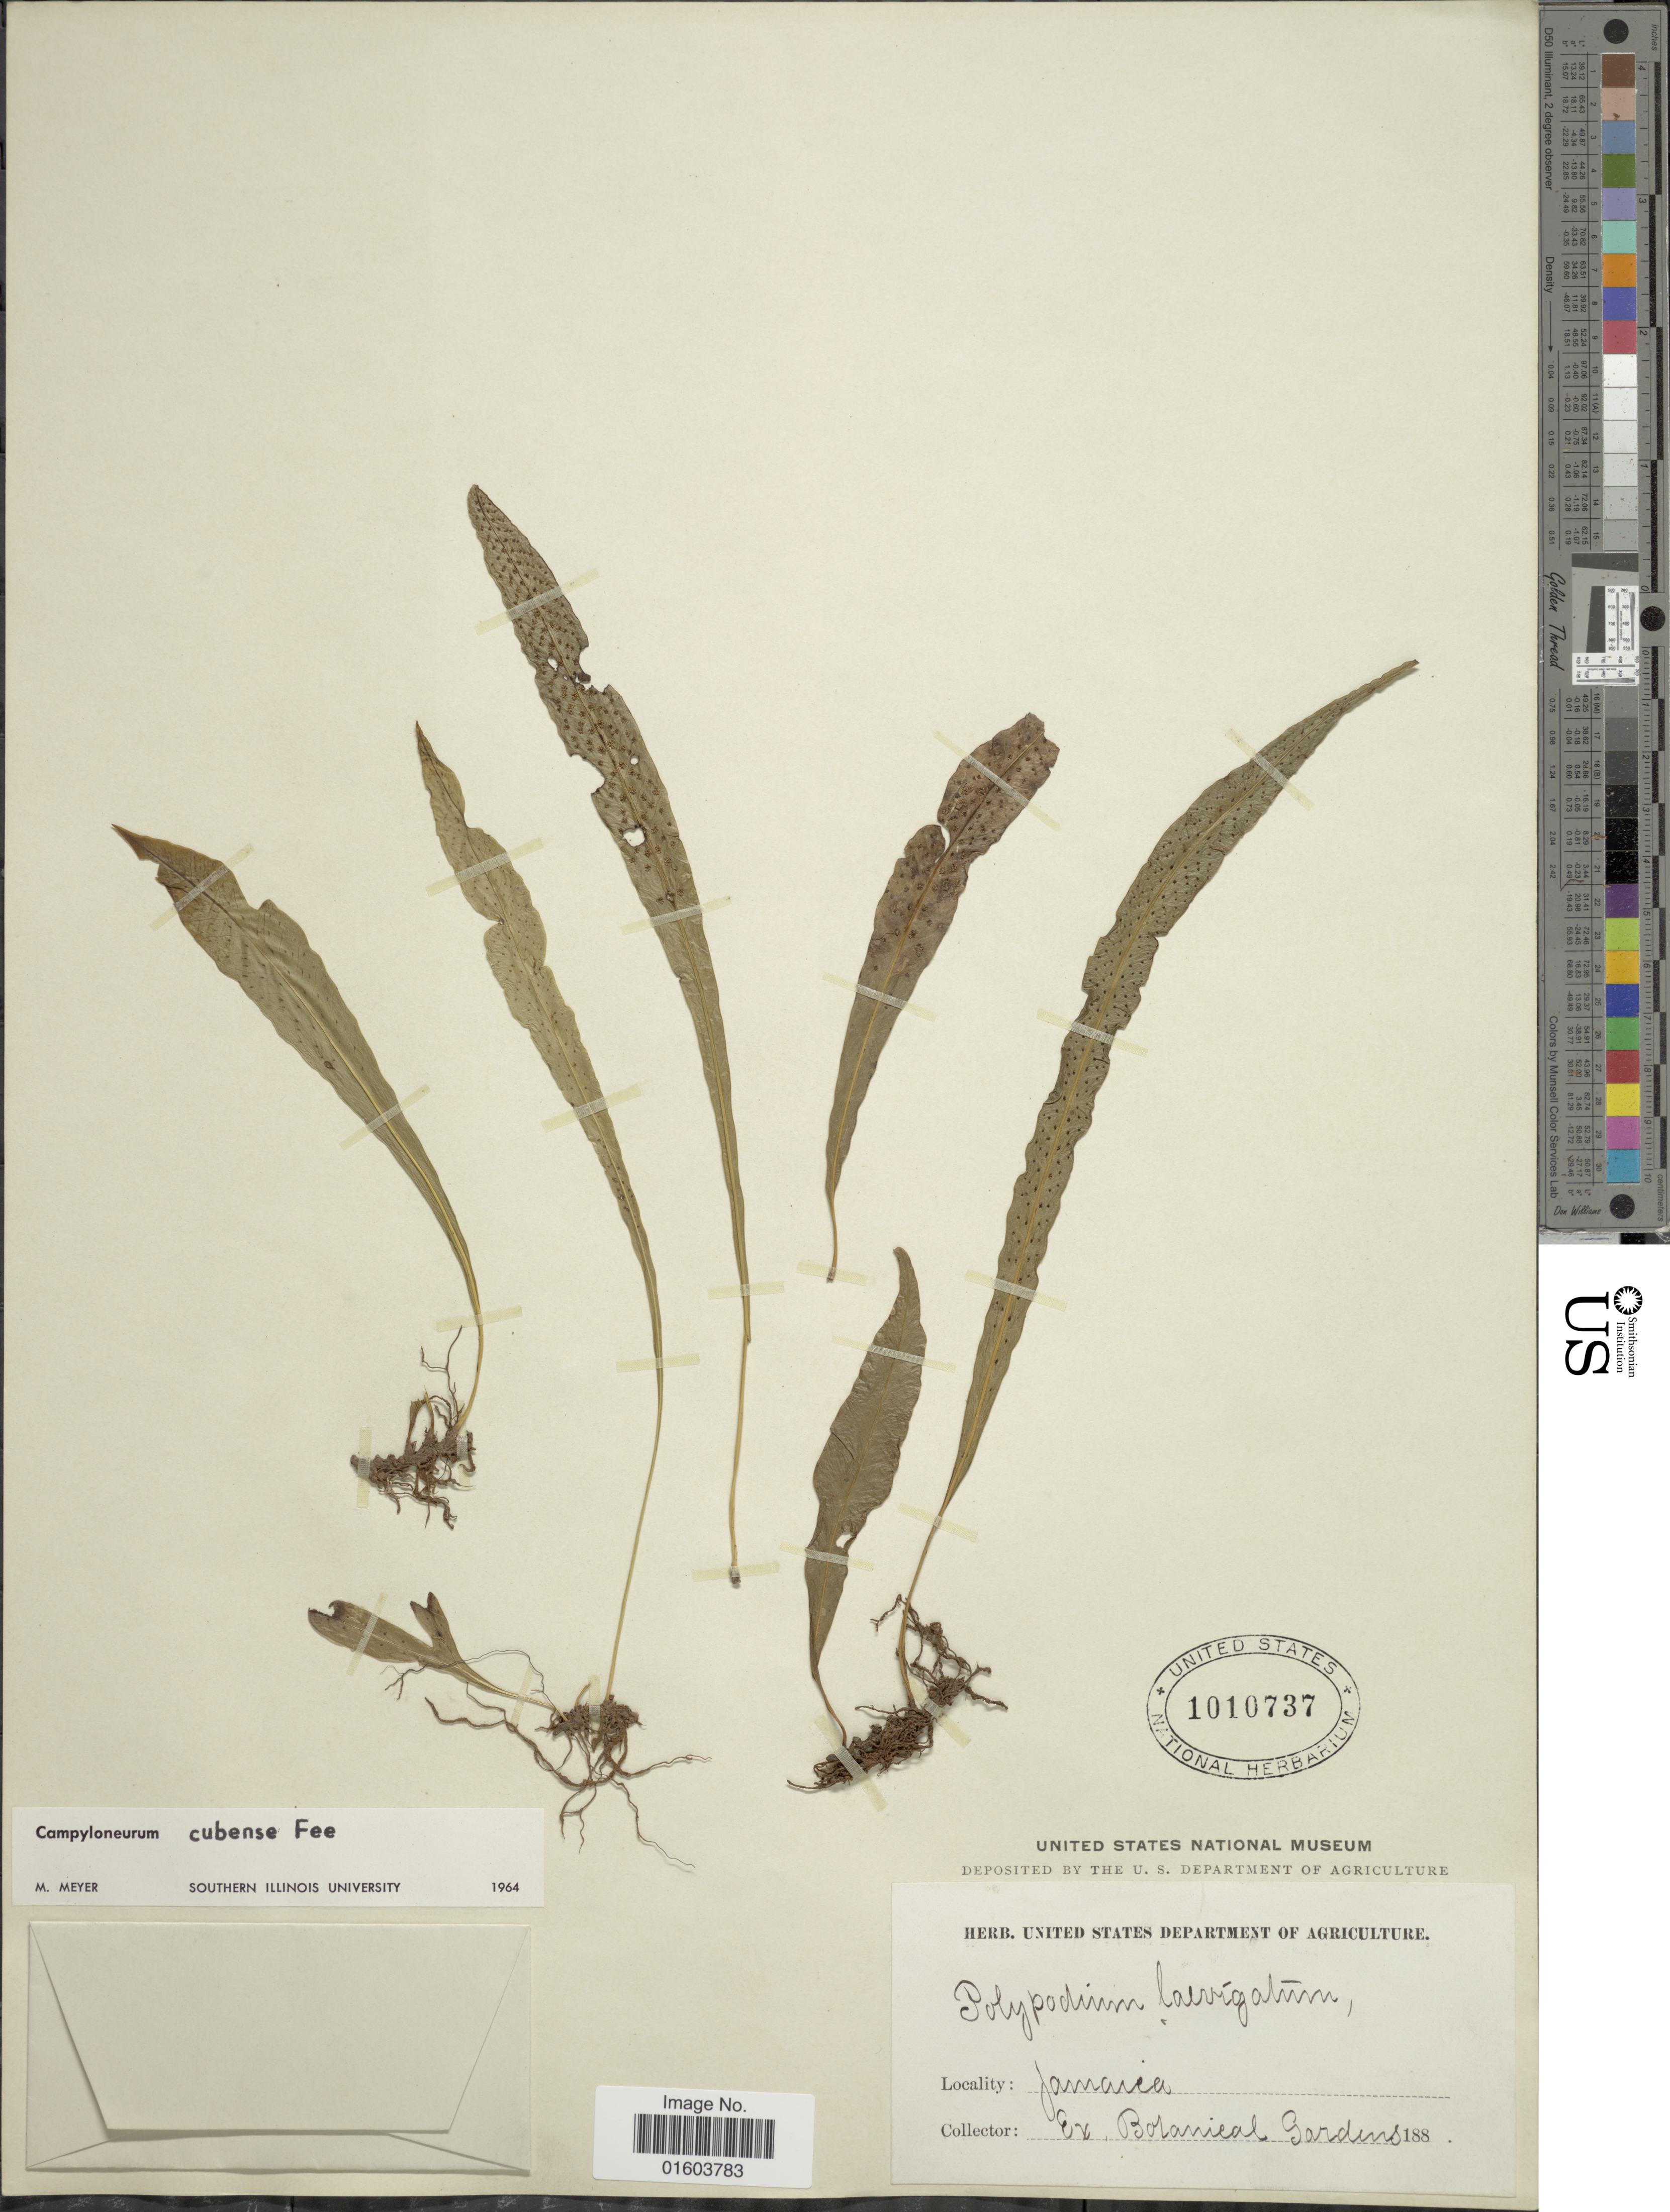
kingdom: Plantae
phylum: Tracheophyta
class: Polypodiopsida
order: Polypodiales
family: Polypodiaceae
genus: Campyloneurum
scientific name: Campyloneurum vexatum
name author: Ching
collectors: ex herb. Bot. Gard.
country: Jamaica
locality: Jamaica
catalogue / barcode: US 1010737